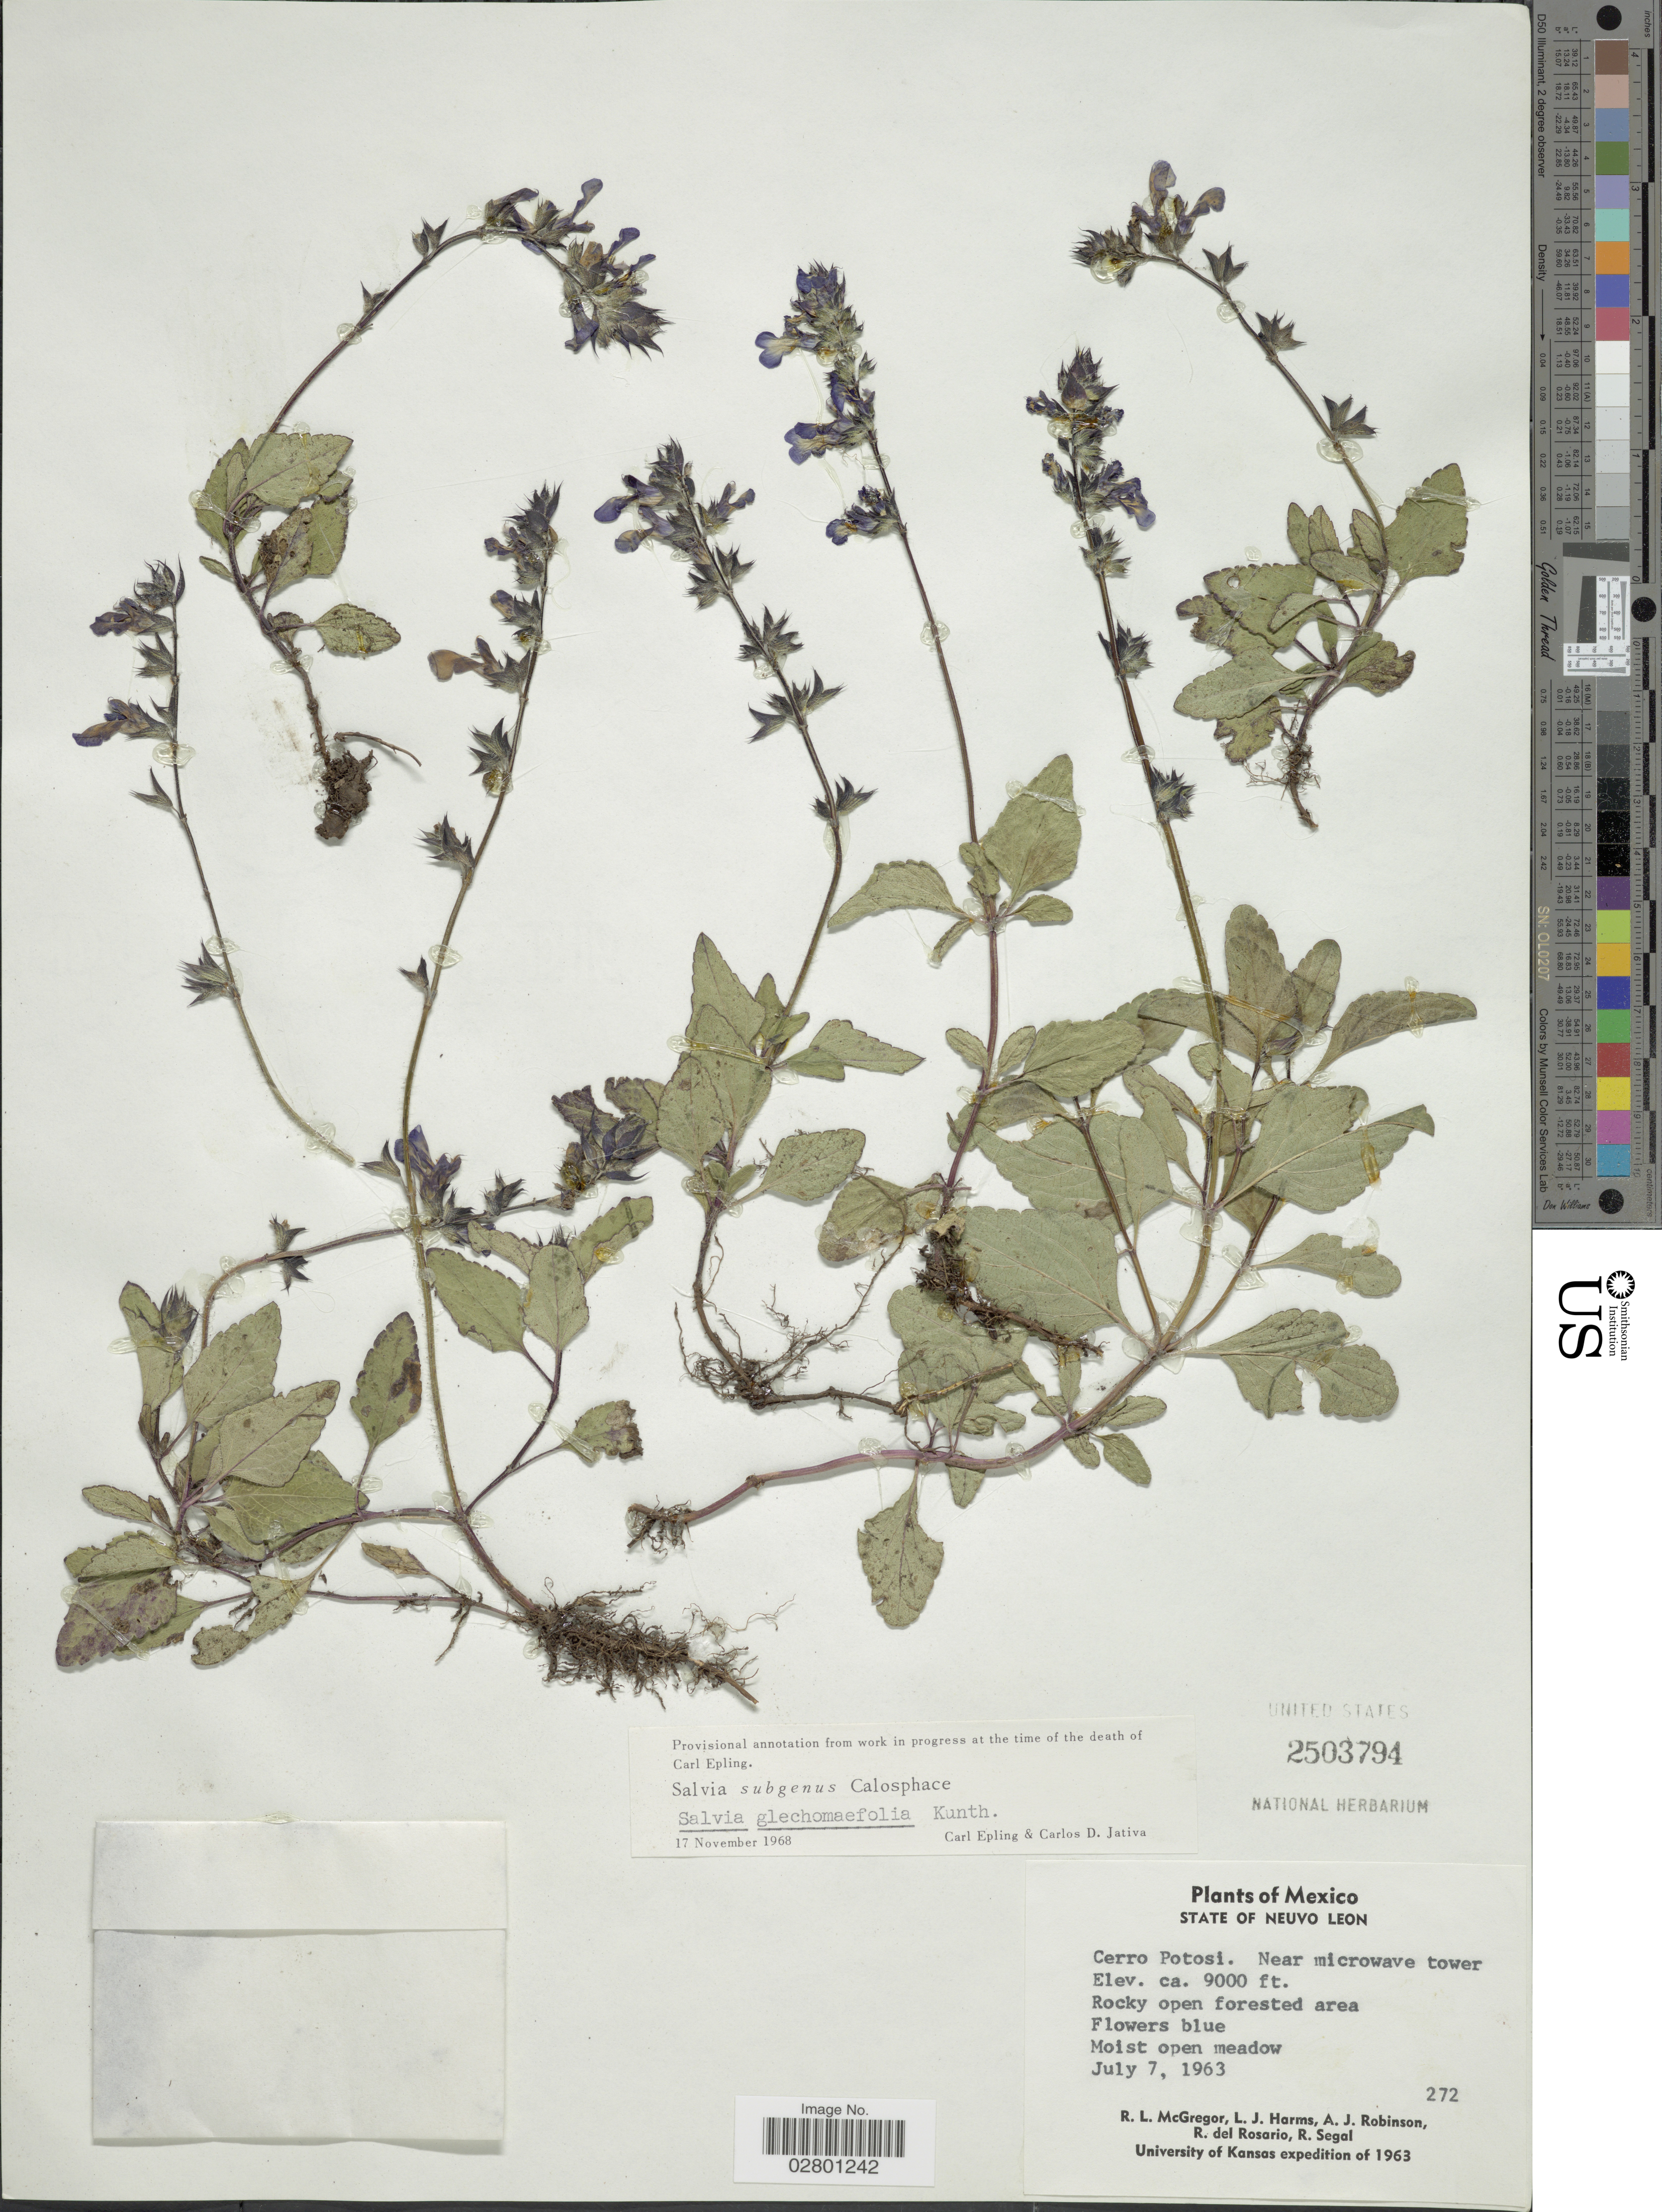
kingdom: Plantae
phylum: Tracheophyta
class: Magnoliopsida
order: Lamiales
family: Lamiaceae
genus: Salvia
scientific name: Salvia glechomaefolia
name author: Kunth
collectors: R. McGregor, L. Harms, A. J. Robinson, R. del Rosario & R. Segal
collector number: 272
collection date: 1963-07-07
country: Mexico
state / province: Nuevo León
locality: Cerro Potosi. Near microwave tower.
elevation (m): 2743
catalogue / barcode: US 2503794